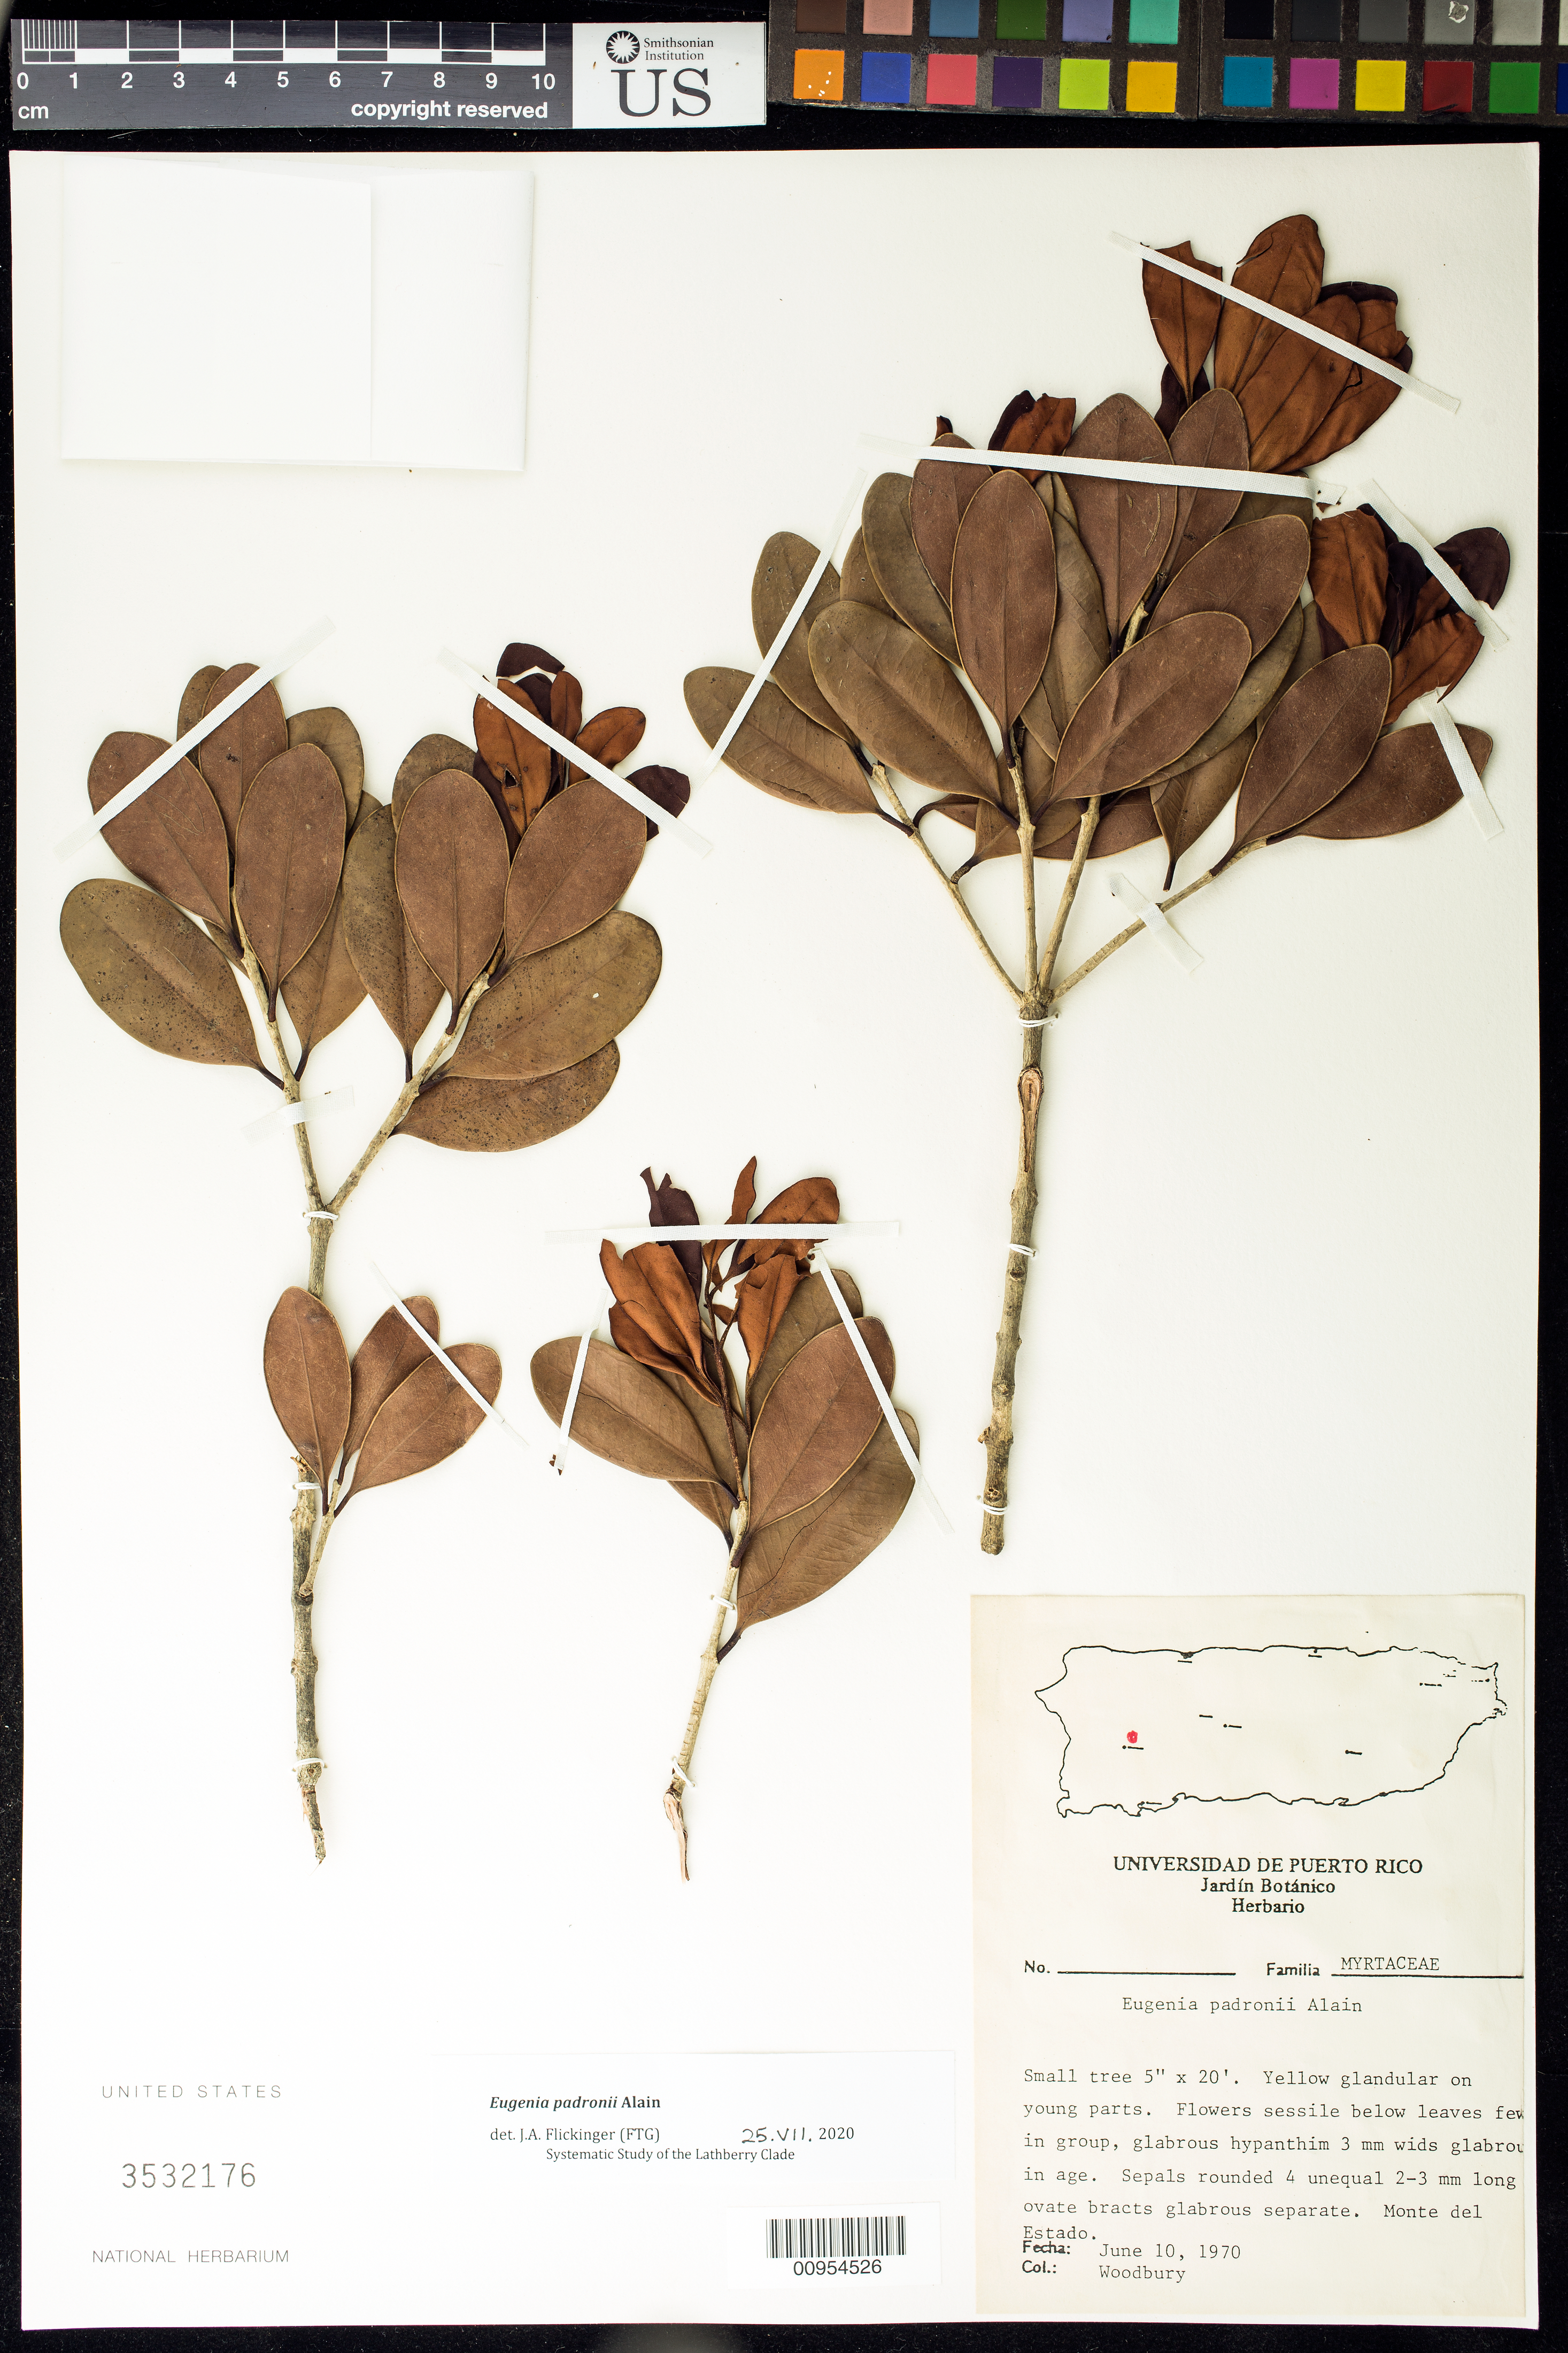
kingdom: Plantae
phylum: Tracheophyta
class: Magnoliopsida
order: Myrtales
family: Myrtaceae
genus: Eugenia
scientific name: Eugenia padronii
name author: Alain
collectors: R. O. Woodbury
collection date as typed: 10 Jun 1970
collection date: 1970-06-10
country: Puerto Rico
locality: Monte del Estado.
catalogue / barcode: US 3532176